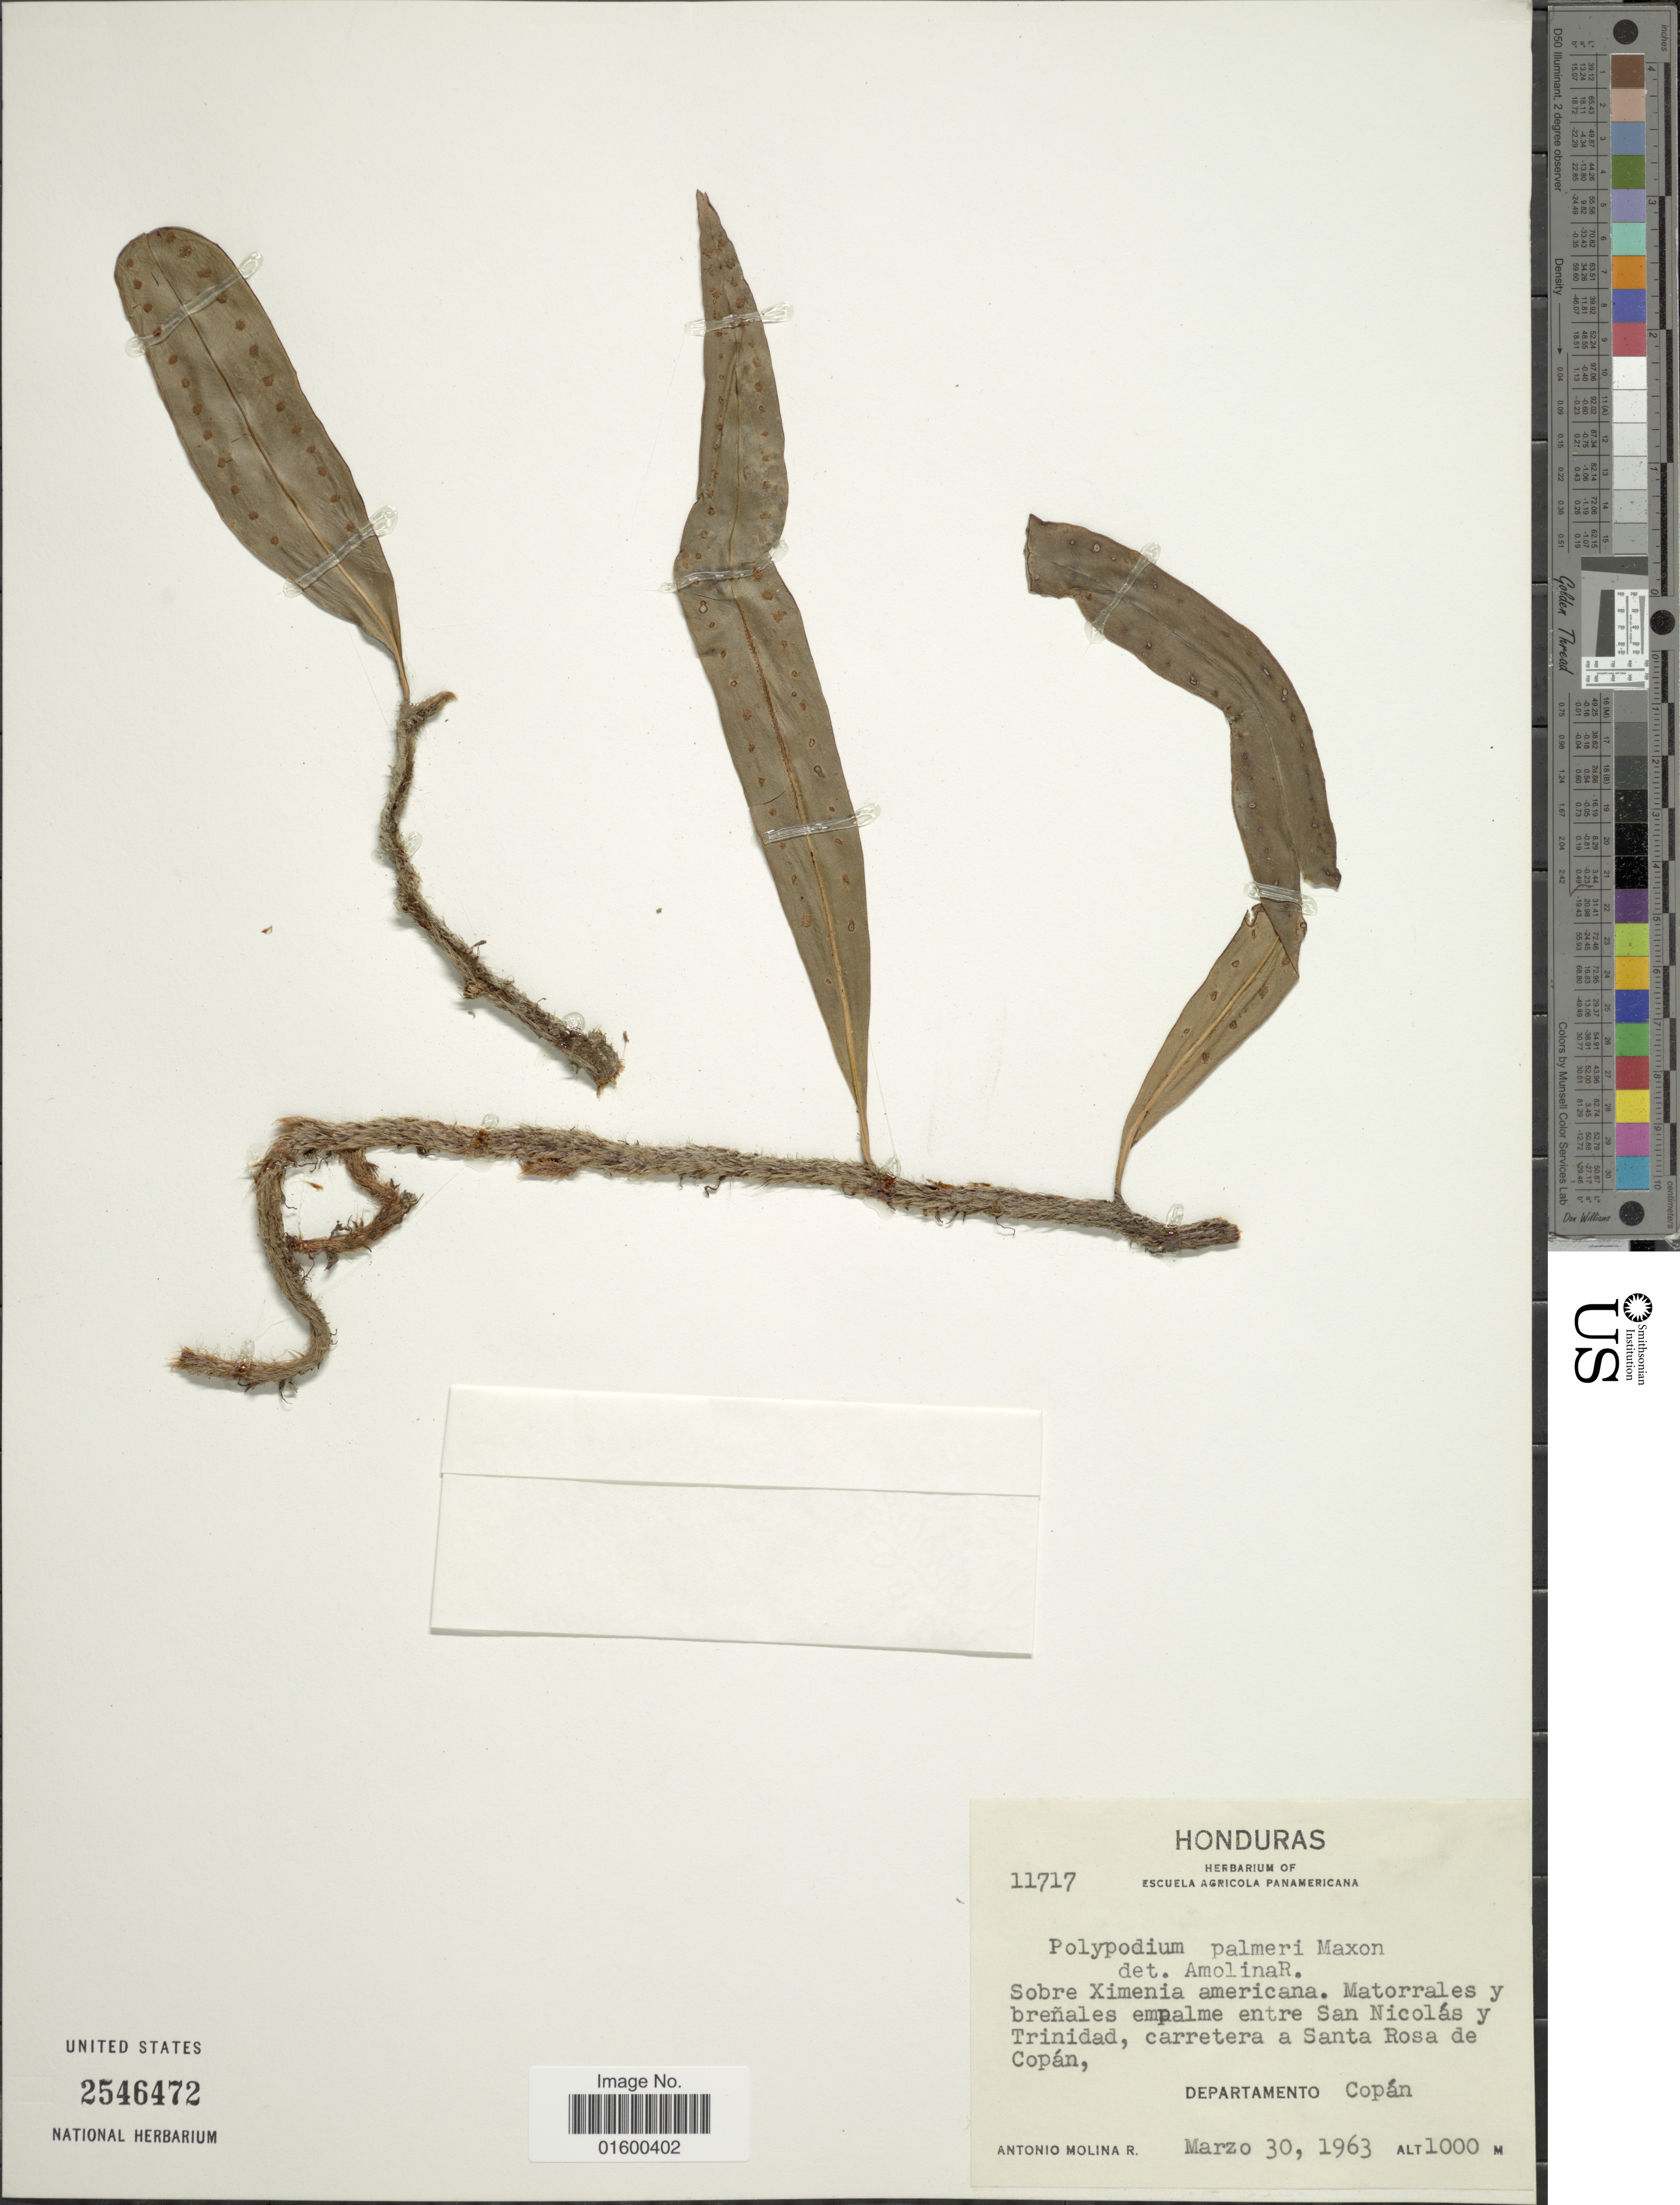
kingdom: Plantae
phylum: Tracheophyta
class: Polypodiopsida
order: Polypodiales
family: Polypodiaceae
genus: Microgramma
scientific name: Microgramma nitida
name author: (J. Sm.) A.R. Sm.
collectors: A. Molina R.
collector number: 11717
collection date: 1963-03-30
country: Honduras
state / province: Copán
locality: Sobre Ximenia americana, Matorrales y brenales emplame entre San Nicolas y Trinidad, carretera a Santa Rosa de Copan, Departamento Copan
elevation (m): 1000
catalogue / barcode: US 2546472